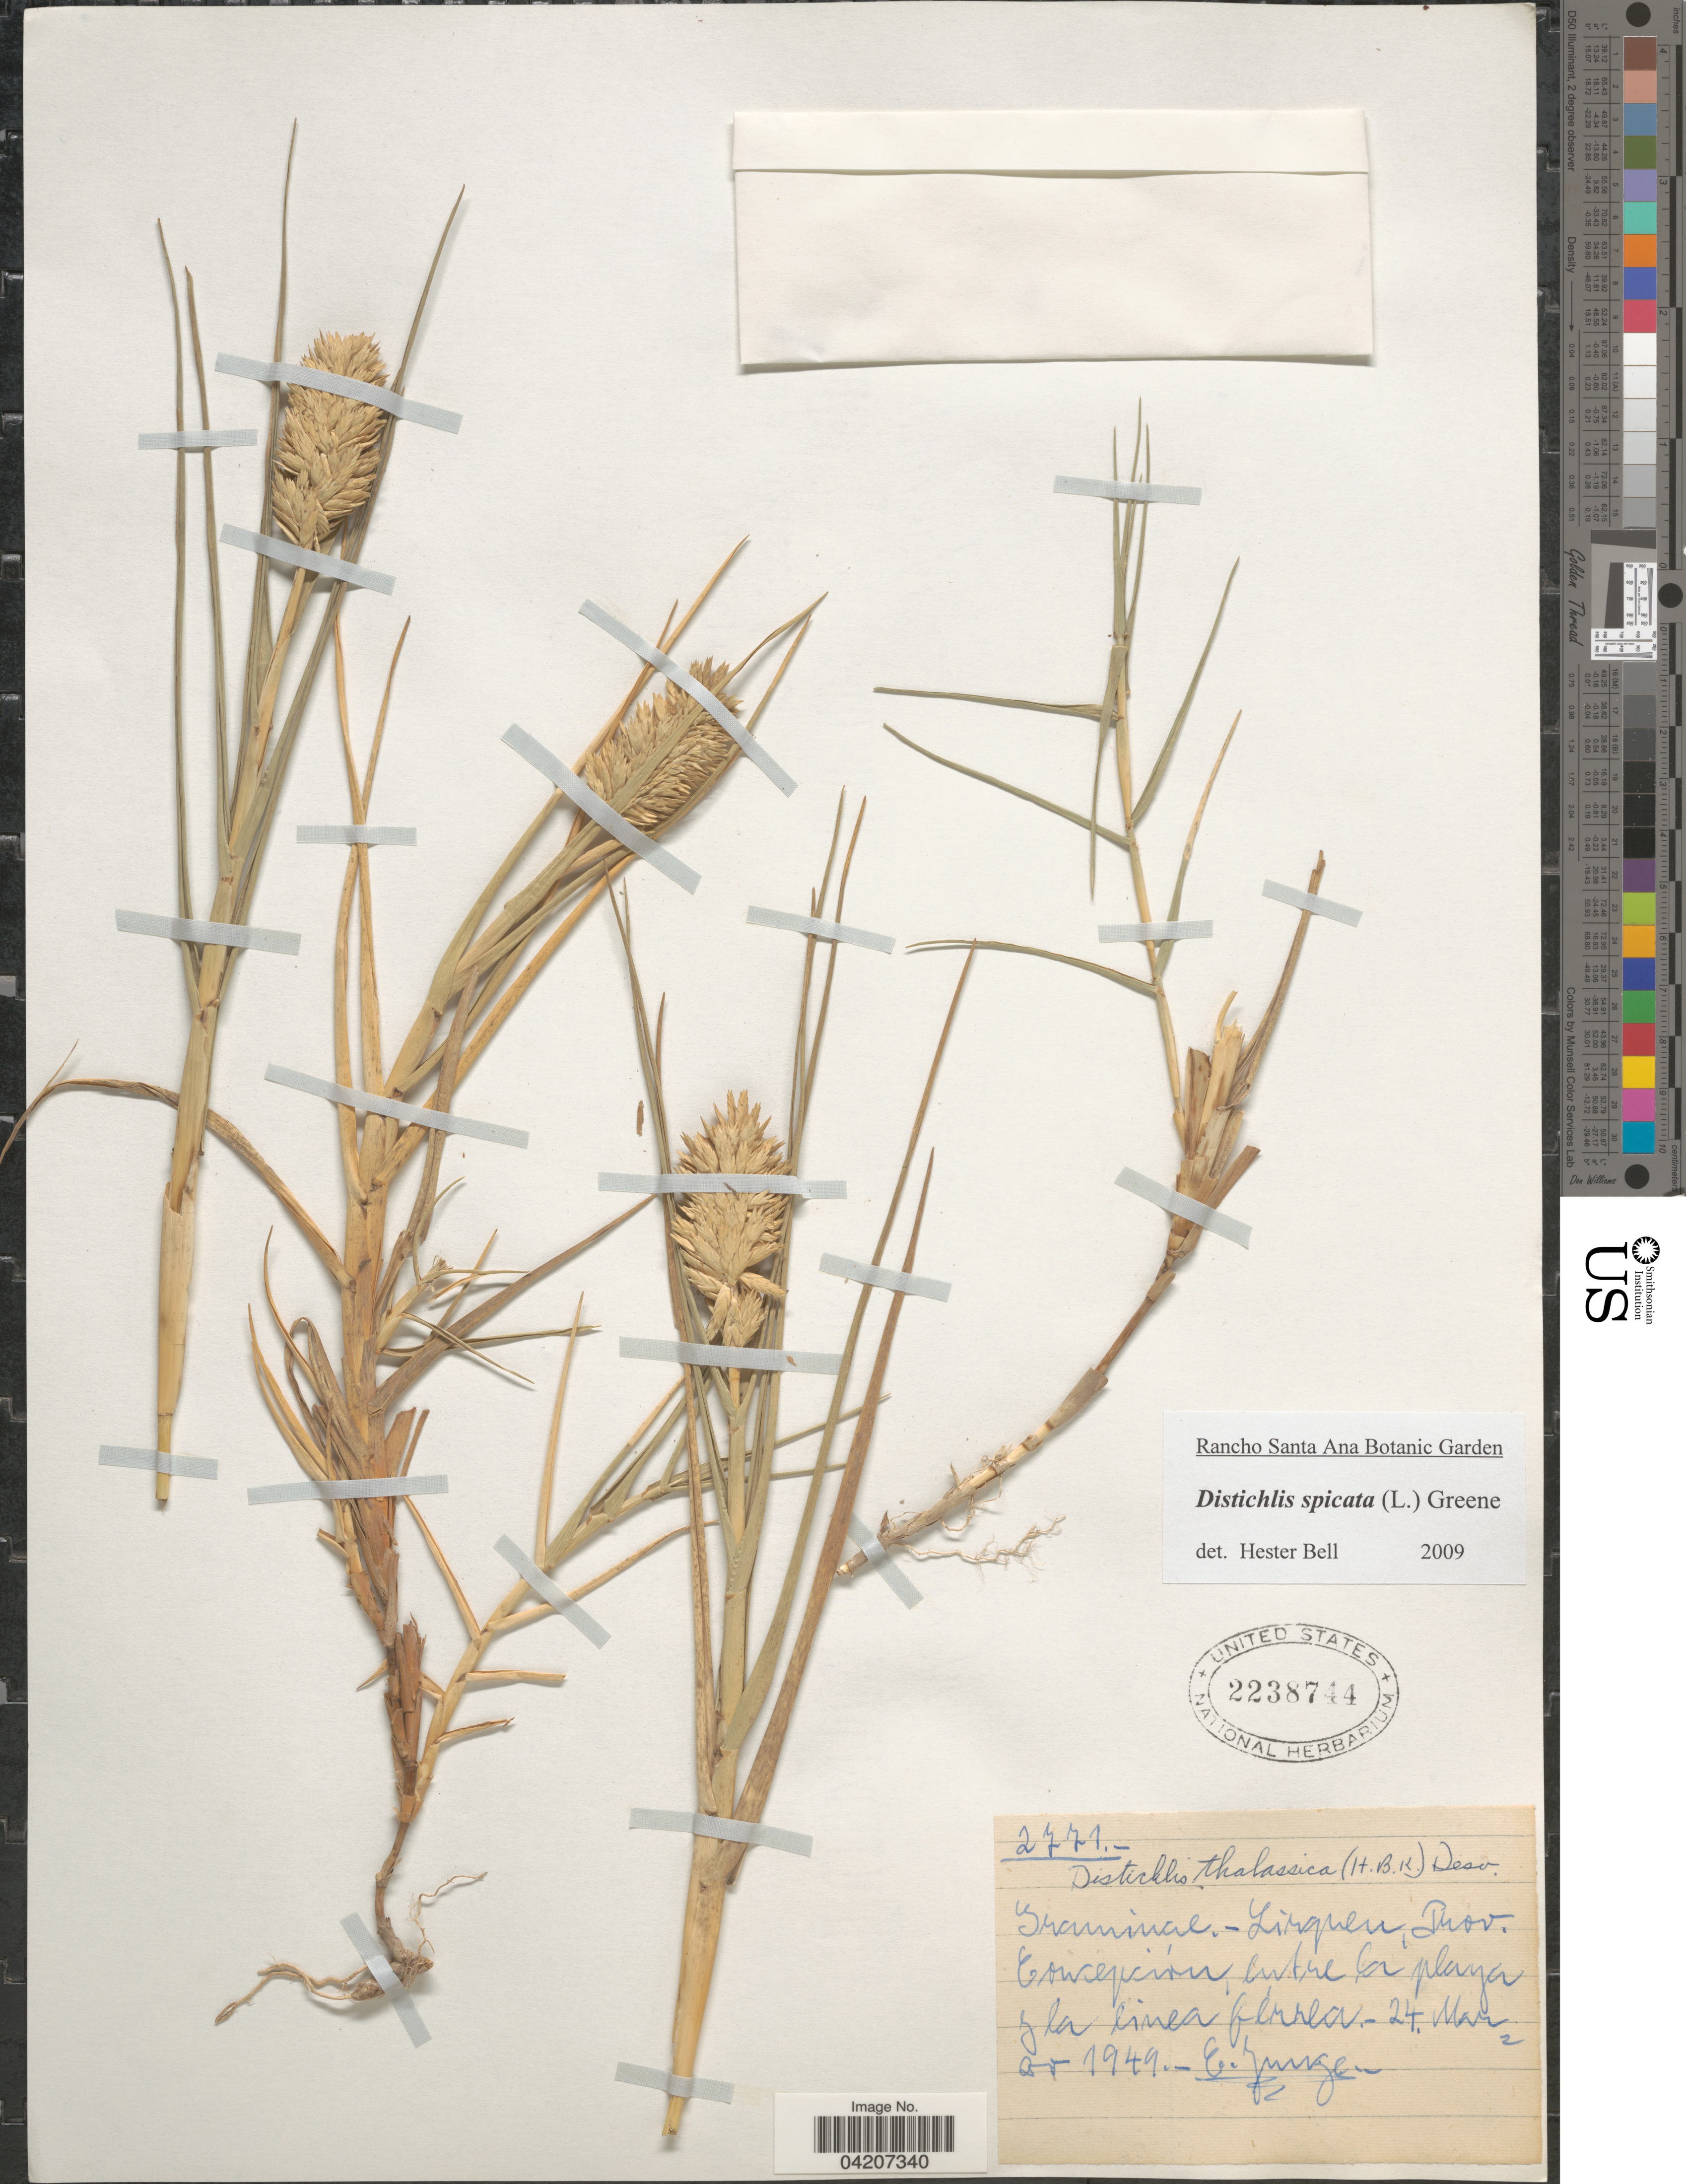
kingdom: Plantae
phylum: Tracheophyta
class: Liliopsida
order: Poales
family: Poaceae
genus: Distichlis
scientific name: Distichlis spicata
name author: (L.) Greene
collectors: E. Junge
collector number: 2771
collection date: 1949-03-24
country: Chile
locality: Lirquen, Prov. Concepción, entre la playa y la linea férrea.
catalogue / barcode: US 2238744